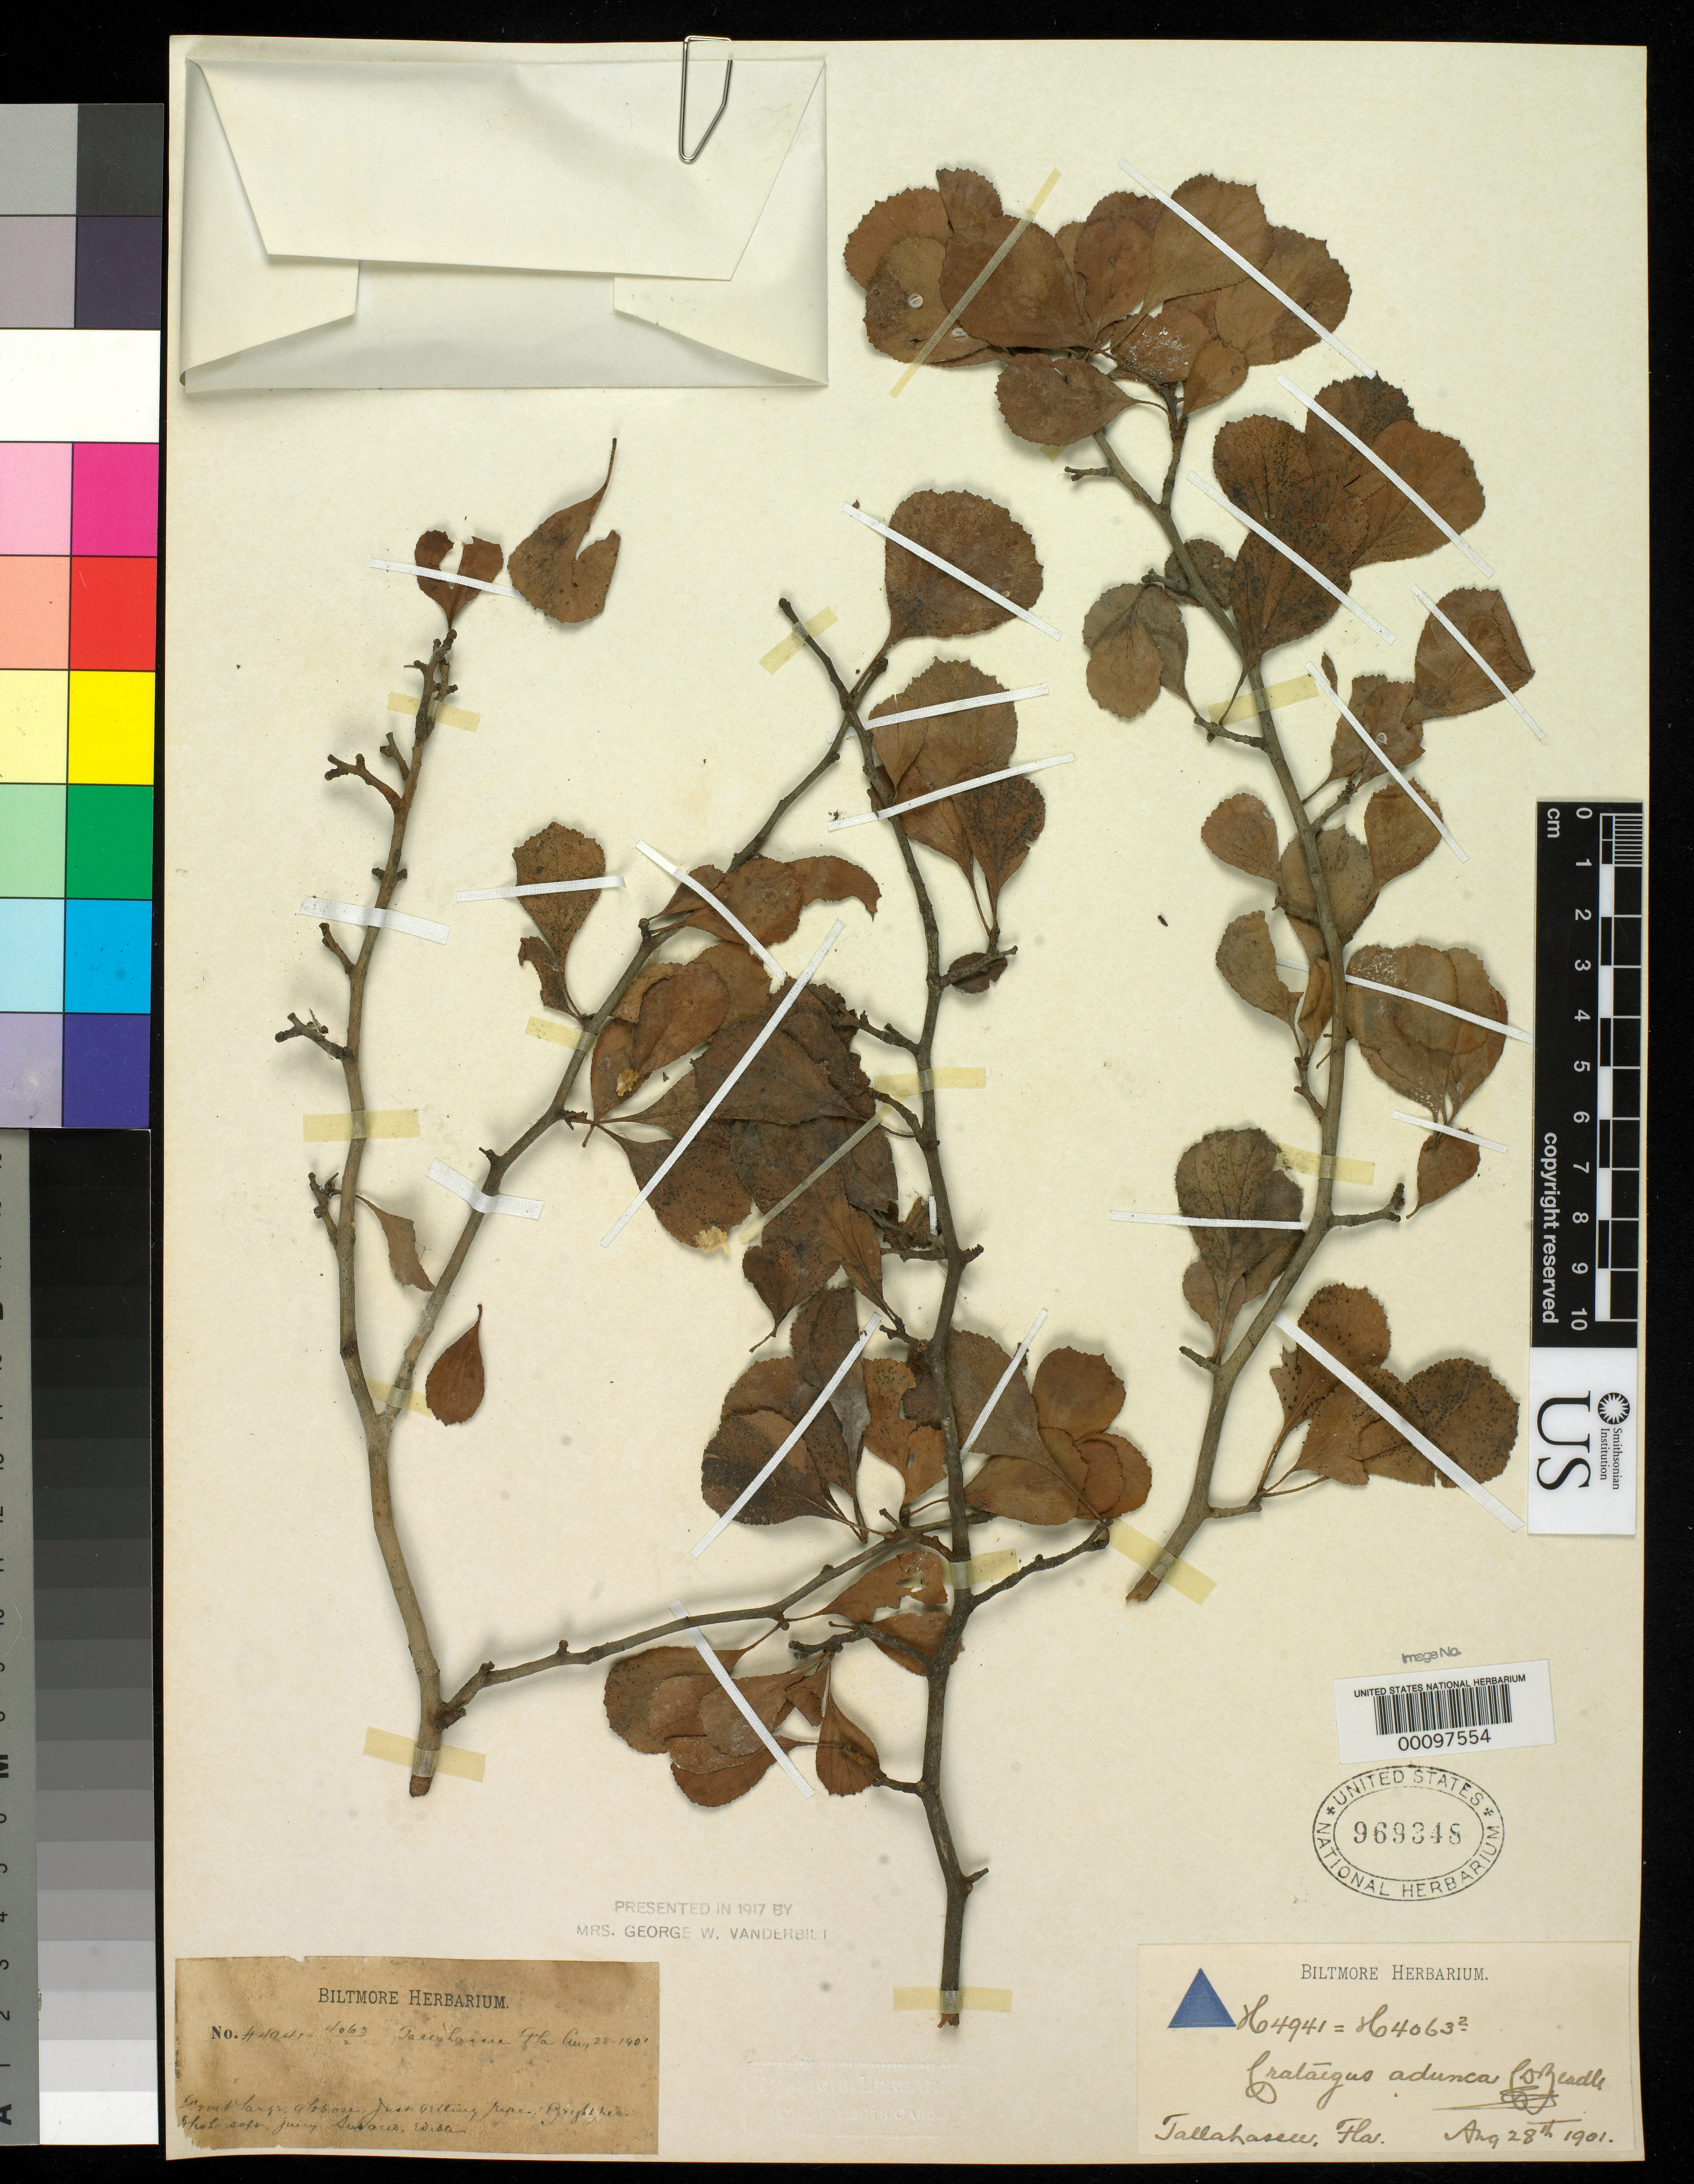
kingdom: Plantae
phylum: Tracheophyta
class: Magnoliopsida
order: Rosales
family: Rosaceae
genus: Crataegus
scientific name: Crataegus adunca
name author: Beadle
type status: Syntype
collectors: ex herb. Biltmore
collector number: H 4941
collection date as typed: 28 Aug 1901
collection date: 1901-08-28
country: United States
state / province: Florida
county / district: Leon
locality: Tallahassee.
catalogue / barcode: US 969348